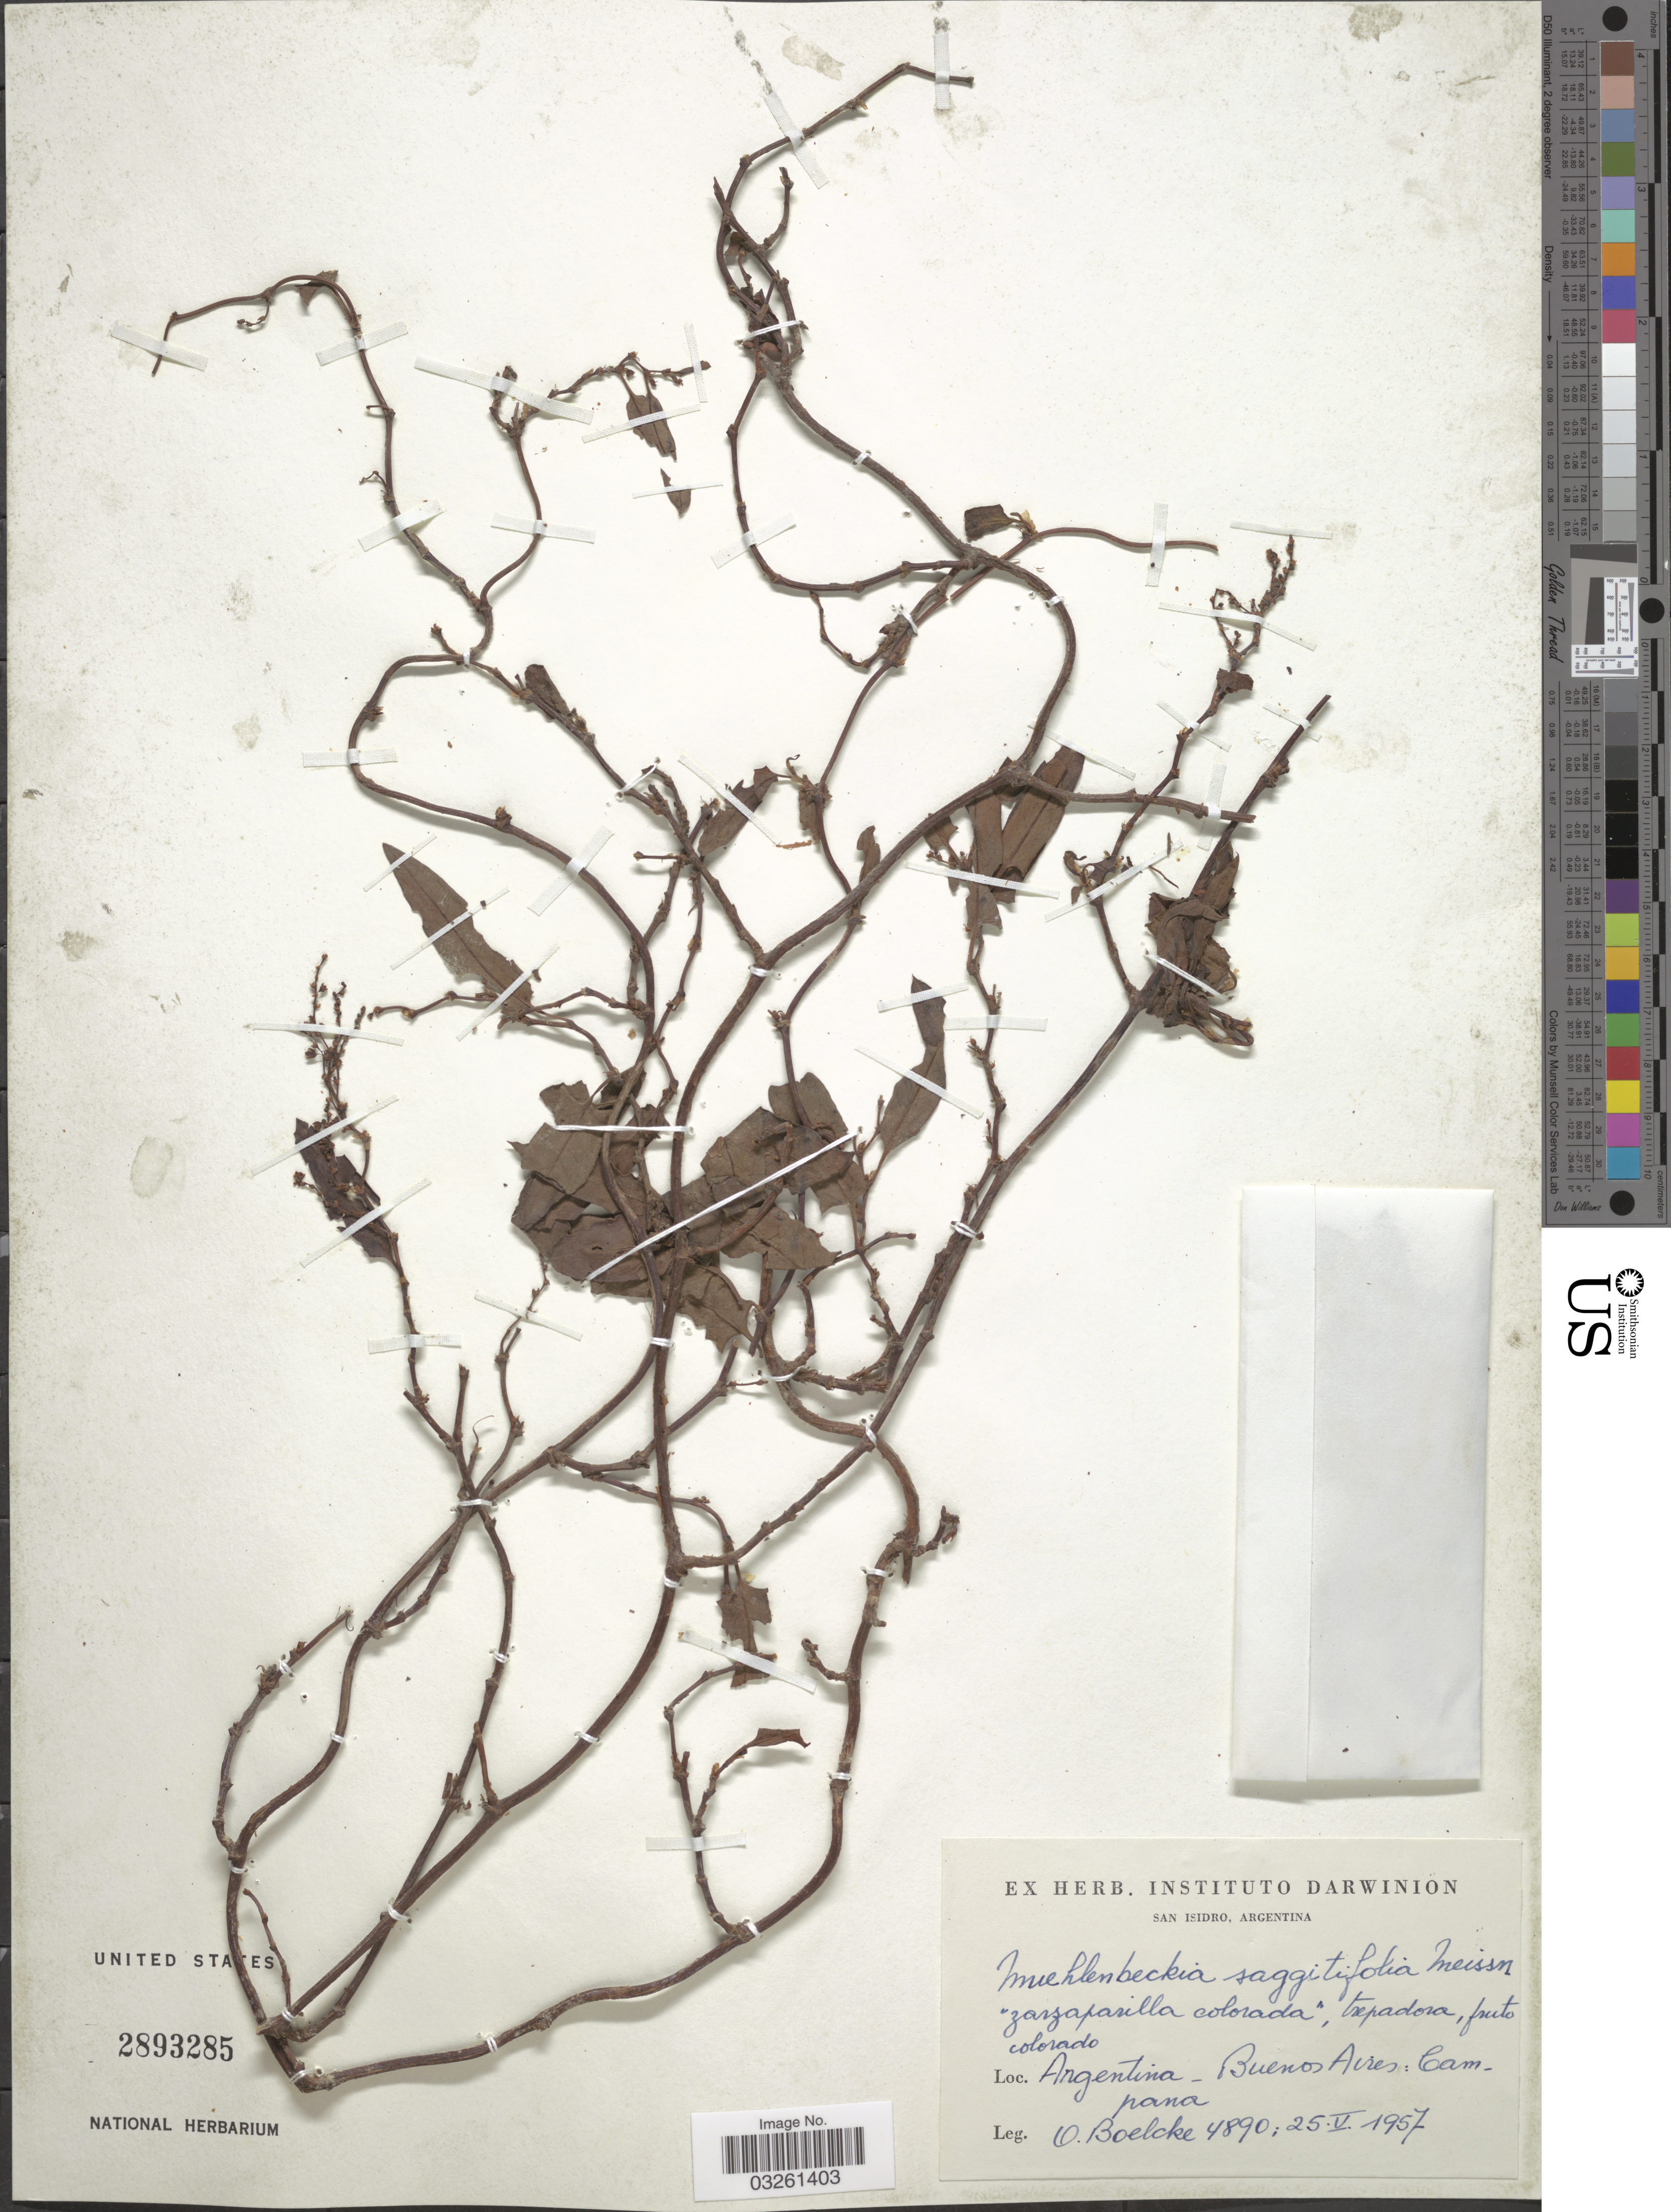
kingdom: Plantae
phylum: Tracheophyta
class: Magnoliopsida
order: Caryophyllales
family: Polygonaceae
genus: Muehlenbeckia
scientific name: Muehlenbeckia sagittifolia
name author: (Ortega) Meisn.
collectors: O. Boelcke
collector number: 4890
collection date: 1957-05-25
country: Argentina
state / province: Buenos Aires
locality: Campana.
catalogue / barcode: US 2893285